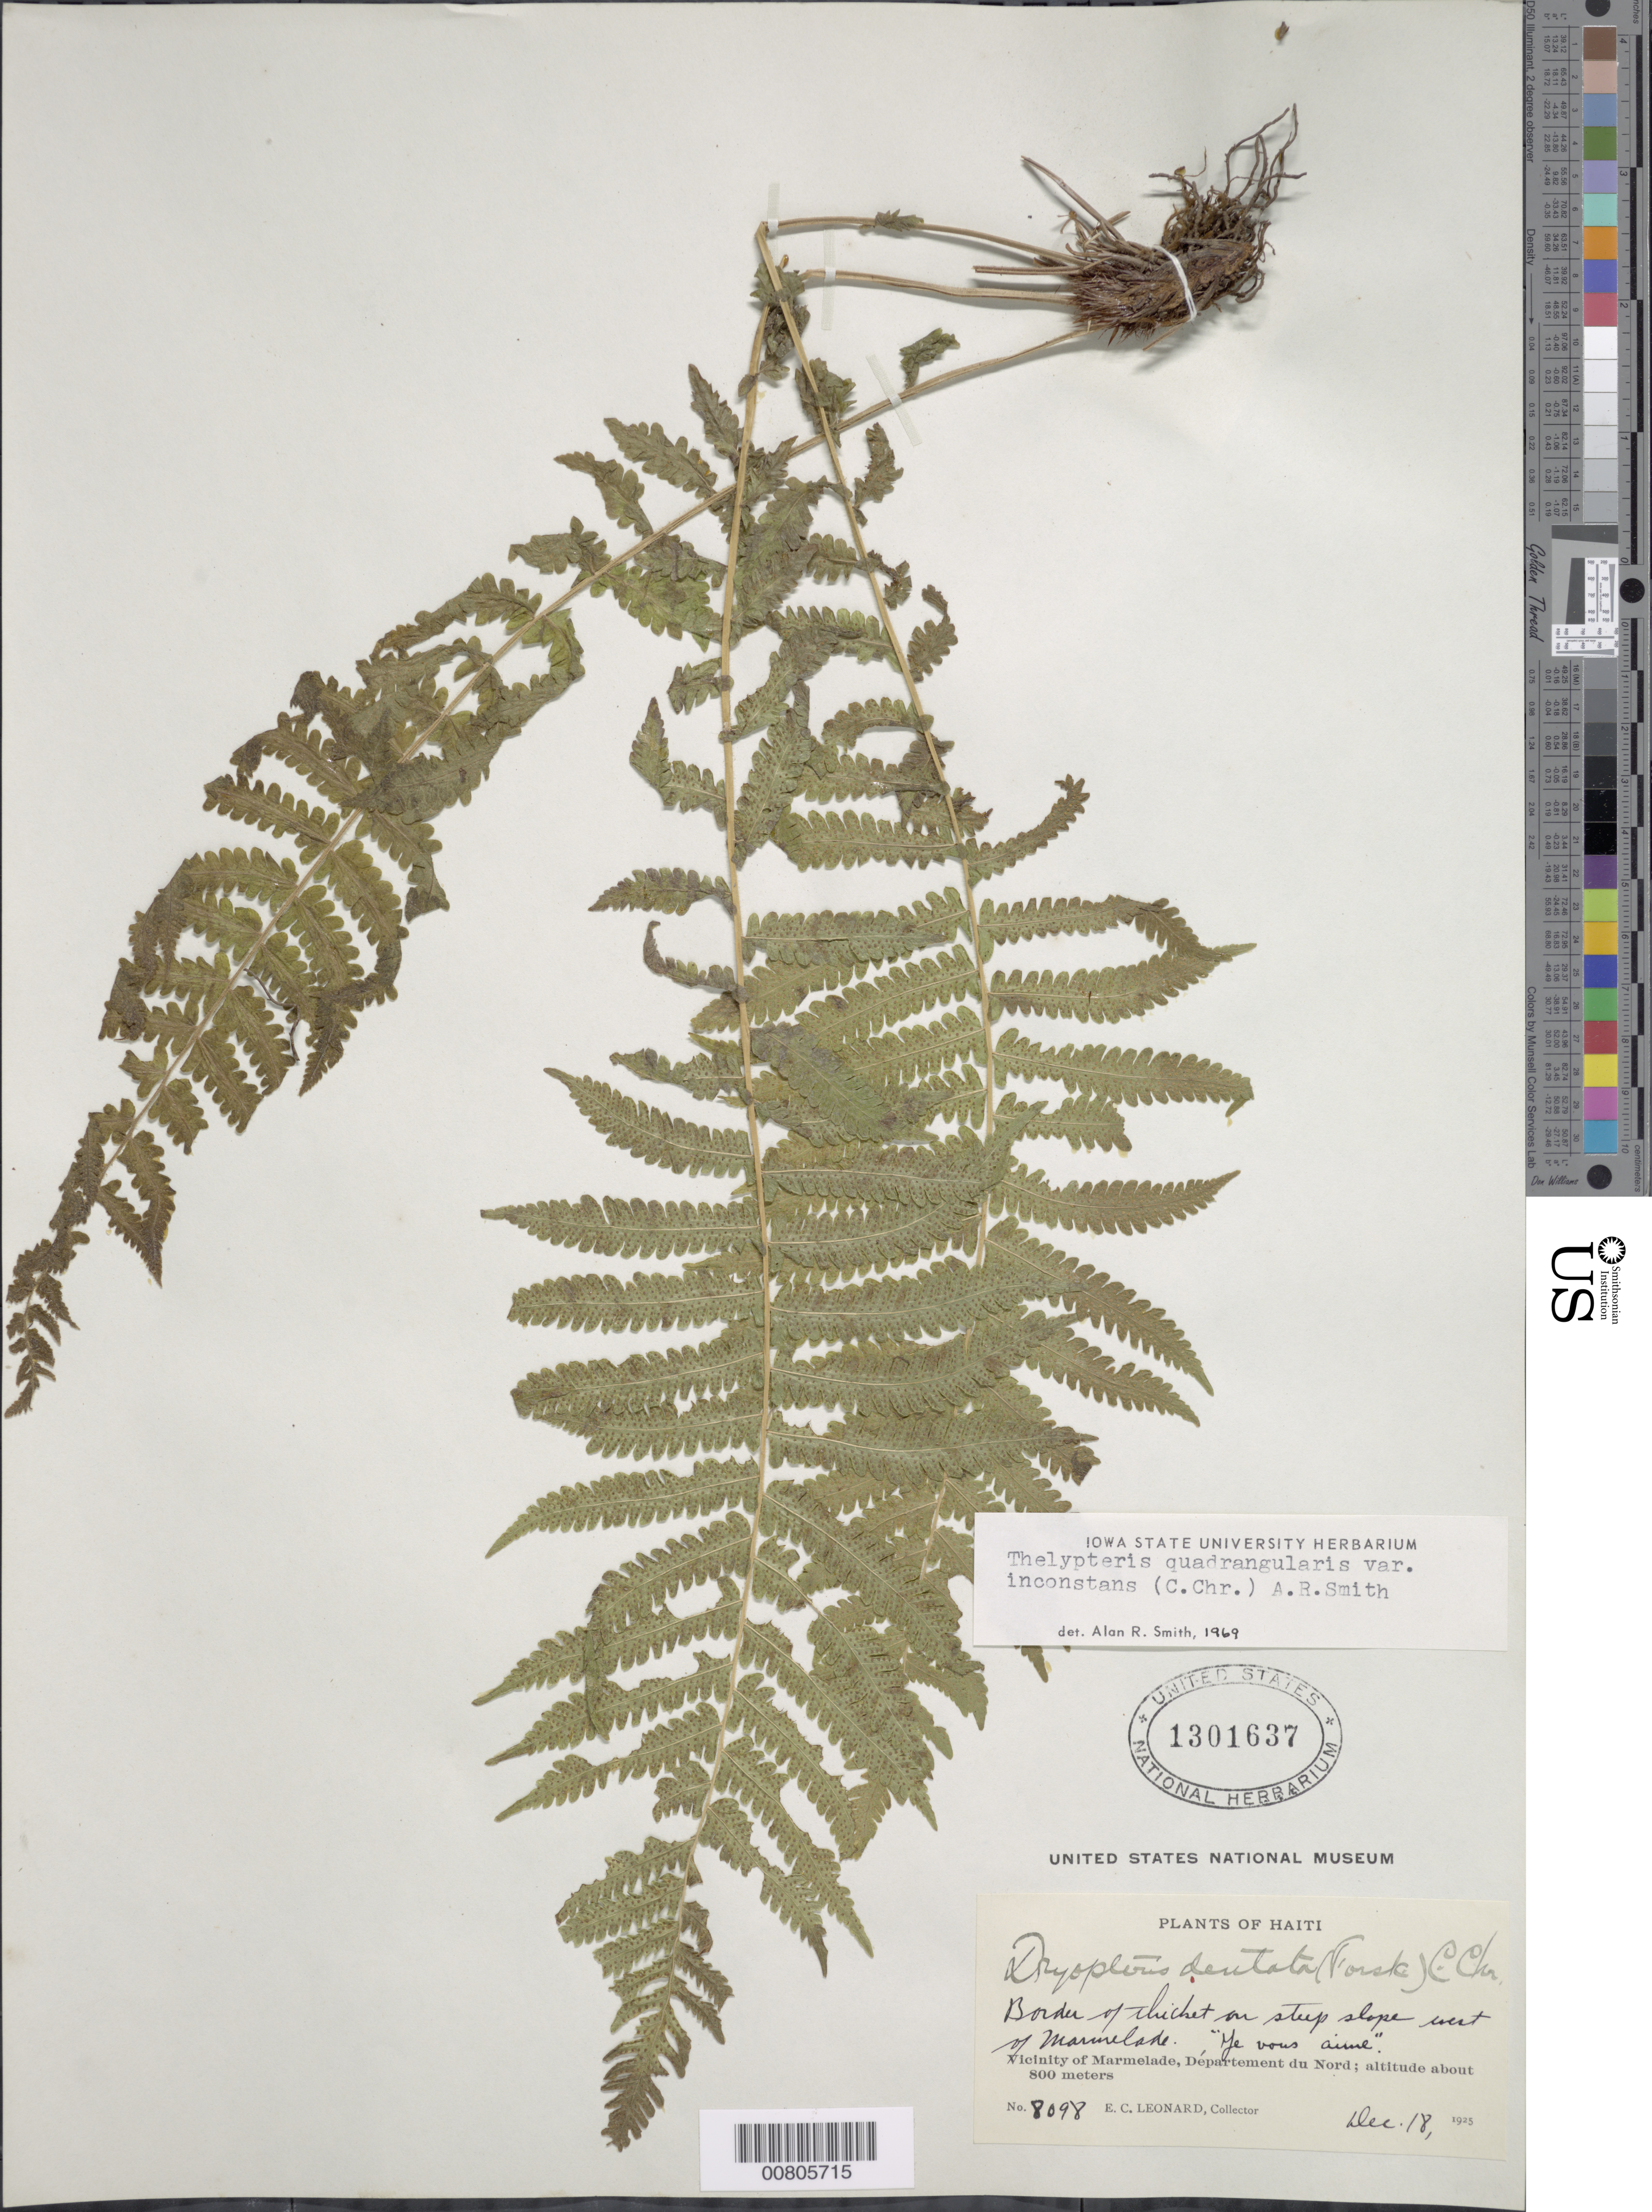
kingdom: Plantae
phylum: Tracheophyta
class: Polypodiopsida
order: Polypodiales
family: Thelypteridaceae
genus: Christella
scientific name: Christella hispidula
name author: (Decne.) Holttum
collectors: E. C. Leonard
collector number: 8098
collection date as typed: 18 Dec 1925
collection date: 1925-12-18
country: Haiti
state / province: Nord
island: Hispaniola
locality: Marmelade, W of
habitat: Border of thicket on steep slope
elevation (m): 800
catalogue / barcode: US 1301637